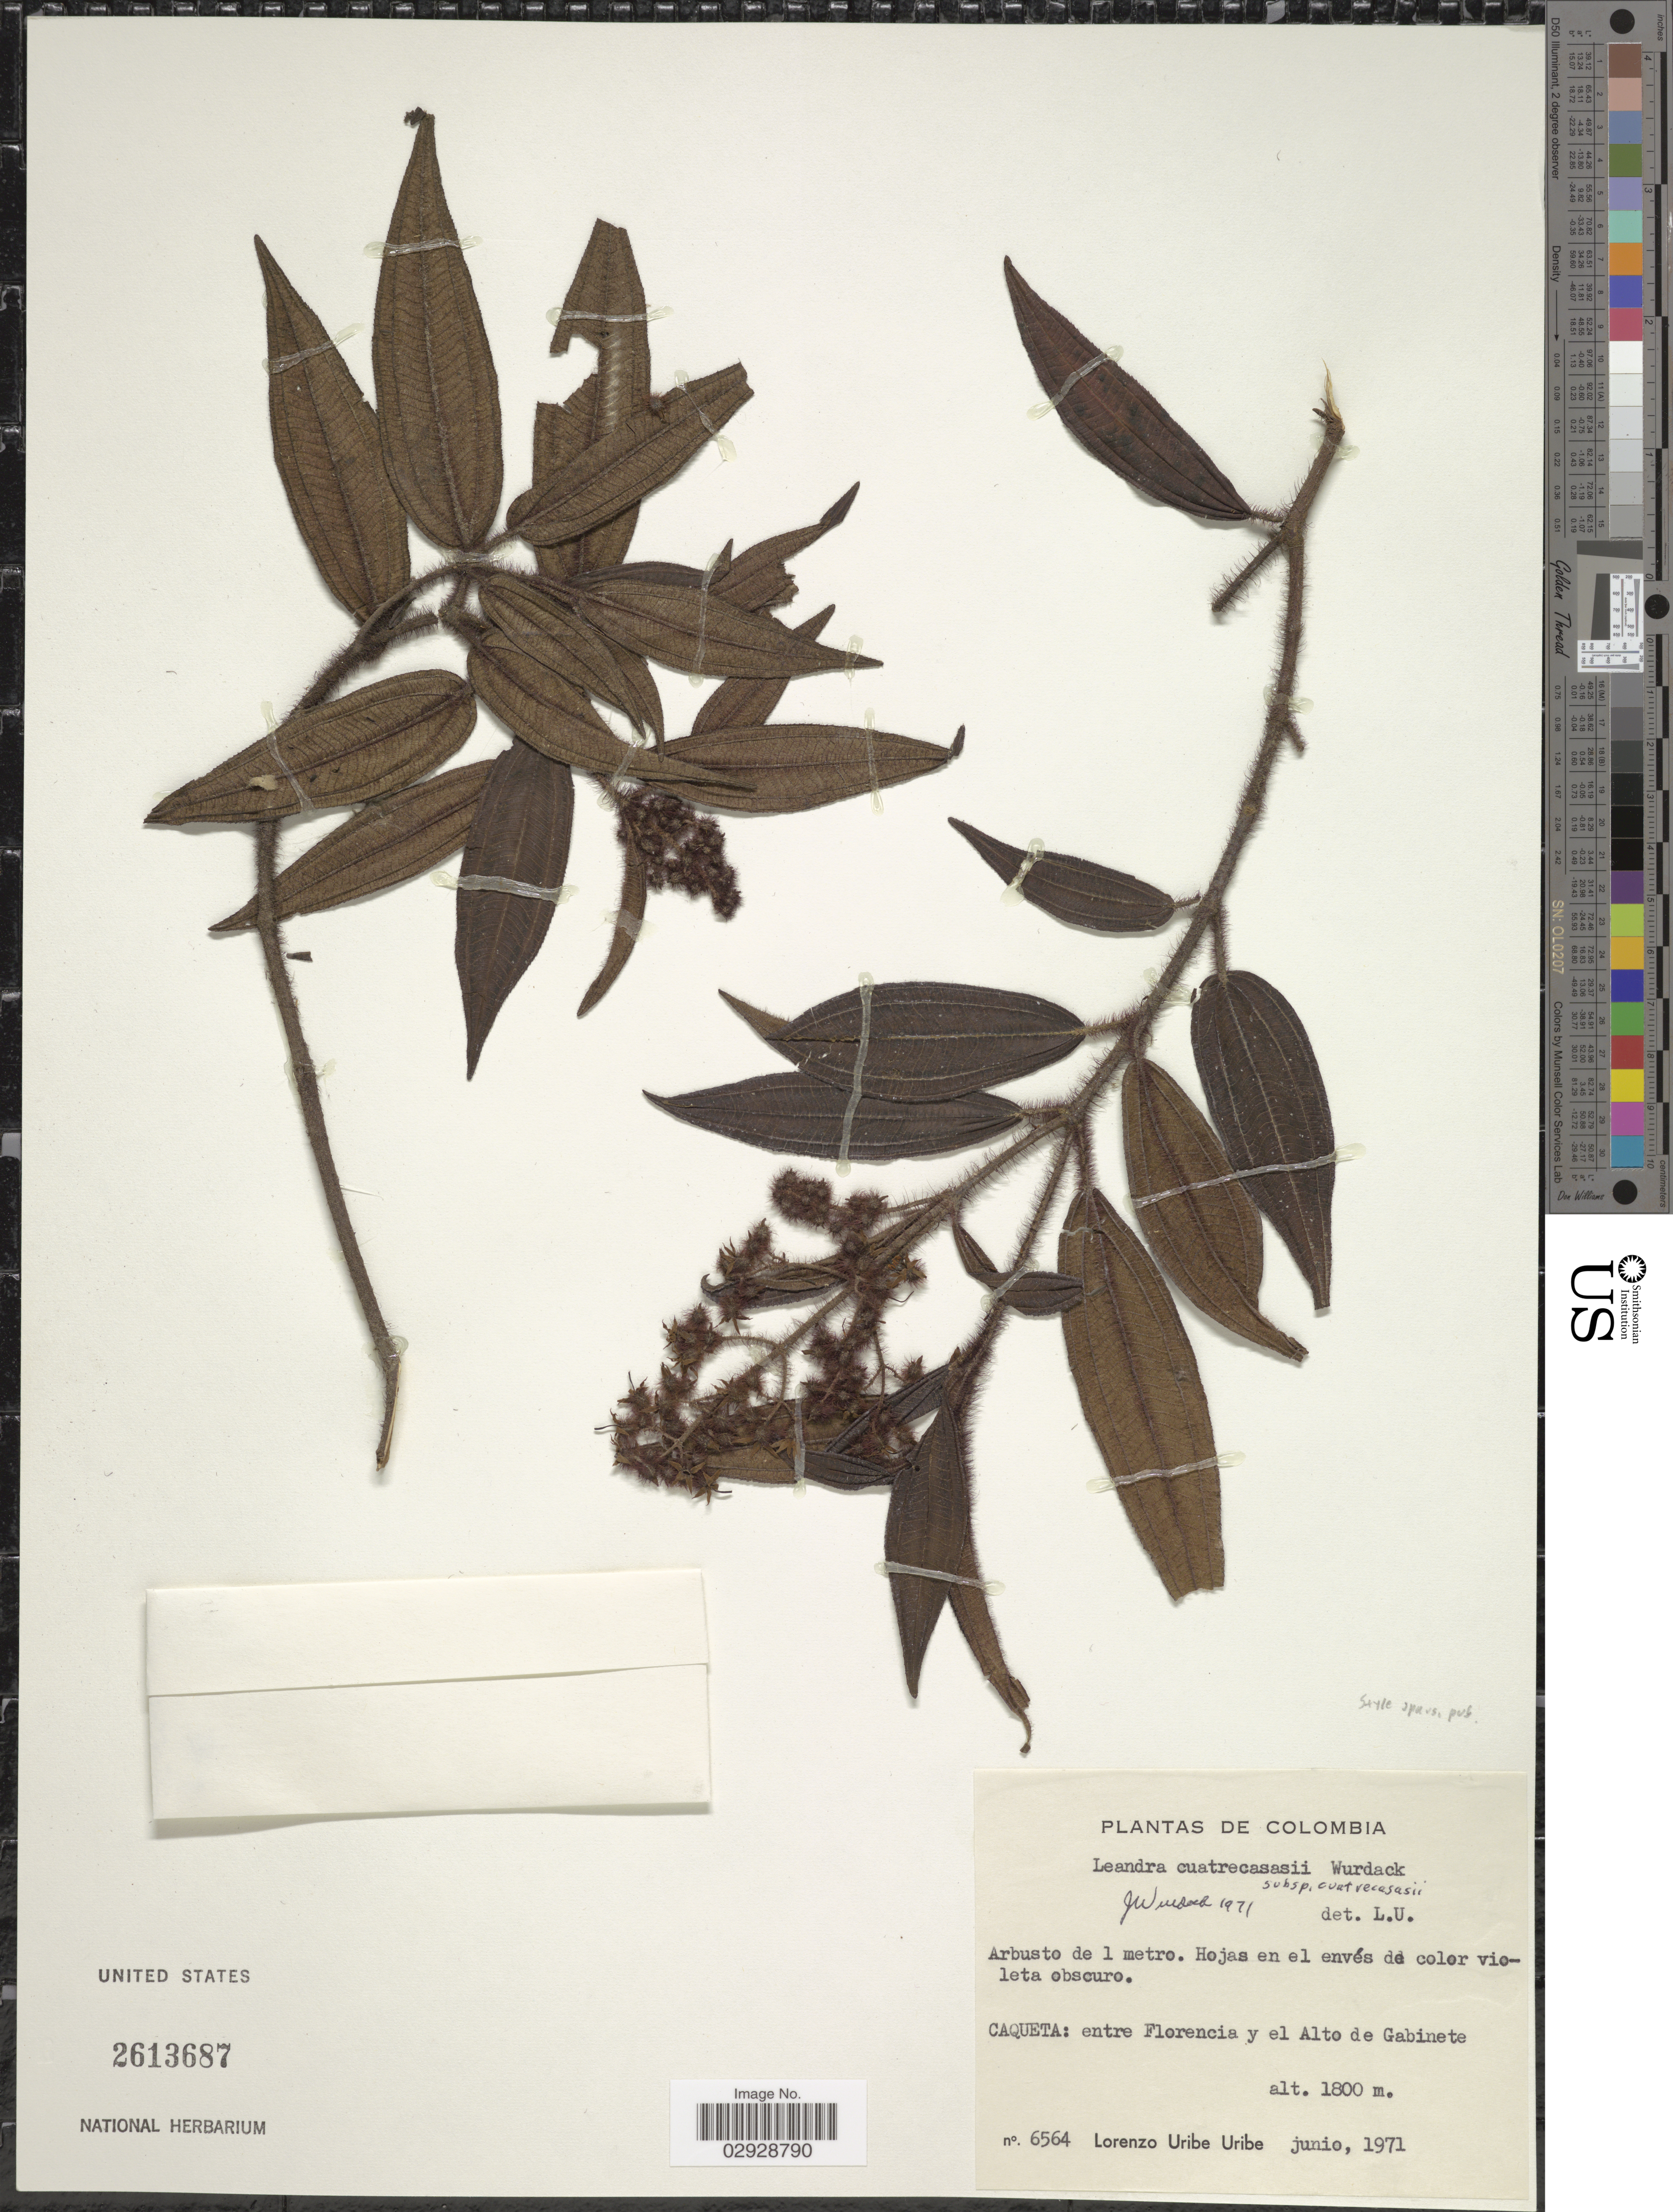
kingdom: Plantae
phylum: Tracheophyta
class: Magnoliopsida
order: Myrtales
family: Melastomataceae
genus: Leandra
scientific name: Leandra cuatrecasasii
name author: Wurdack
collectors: L. Uribe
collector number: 6564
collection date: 1971-06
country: Colombia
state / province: Caquetá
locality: Entre Florencia y el Alto de Gabinete.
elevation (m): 1800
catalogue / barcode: US 2613687